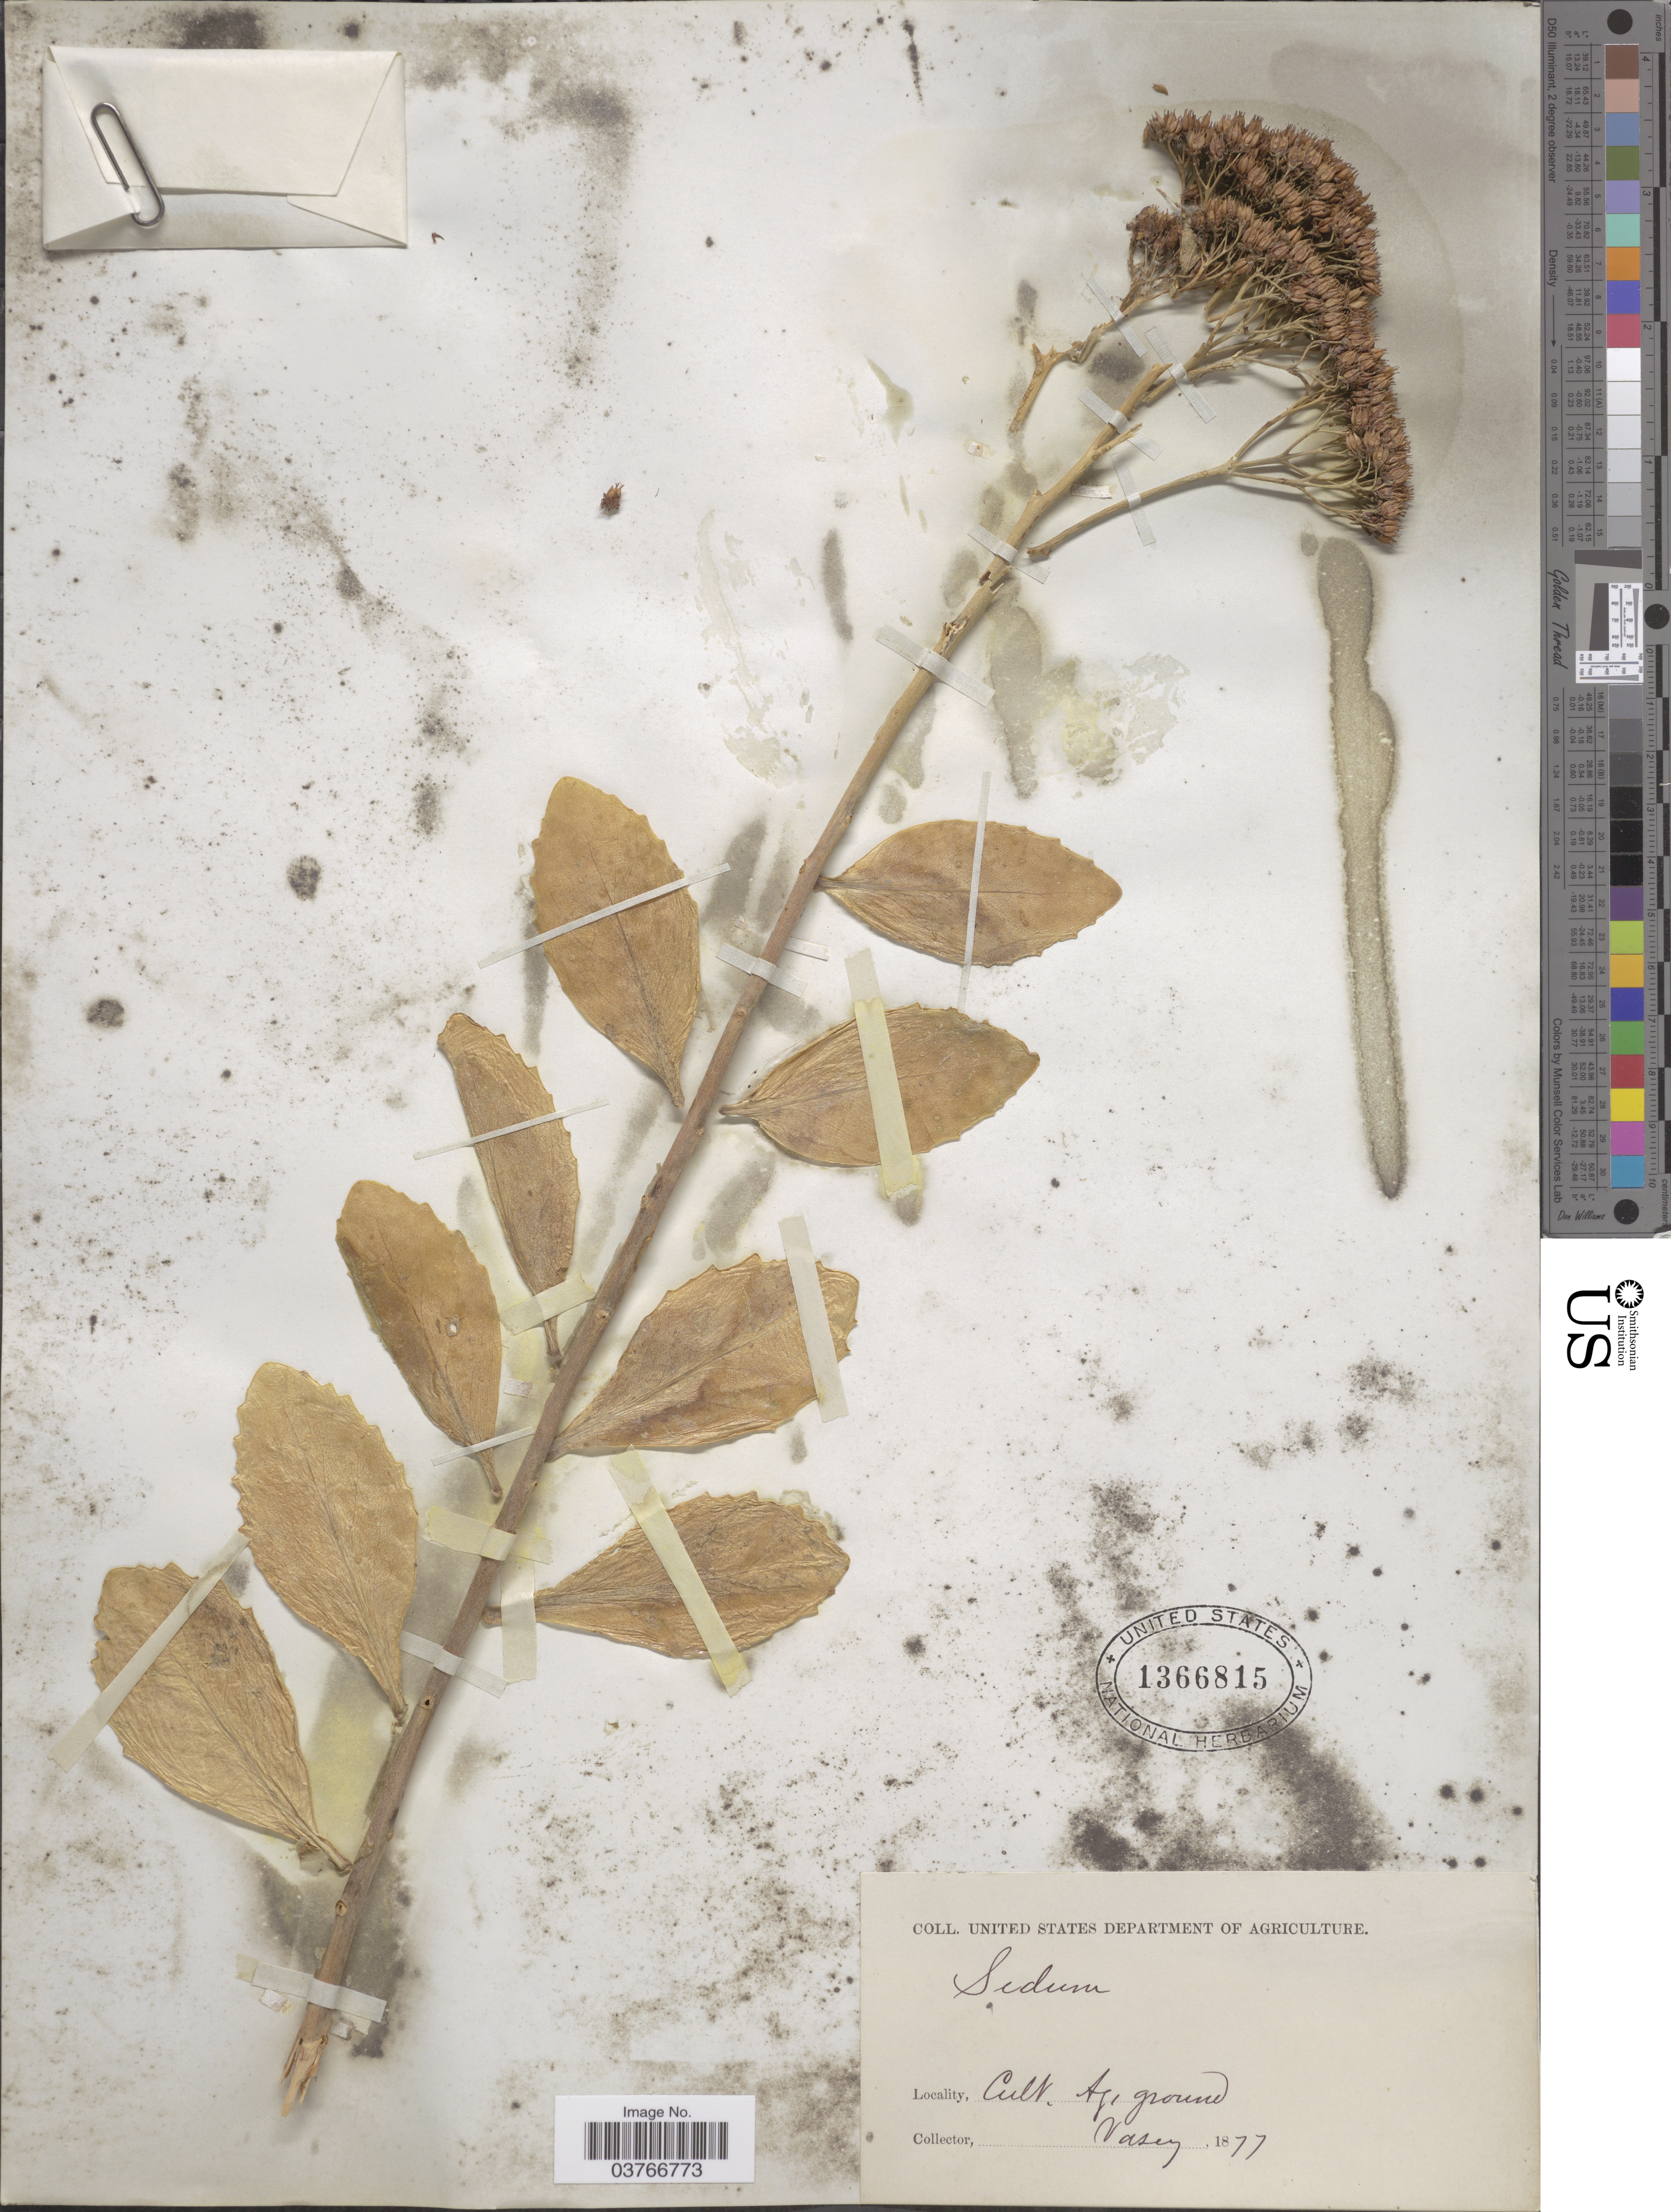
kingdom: Plantae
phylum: Tracheophyta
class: Magnoliopsida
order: Saxifragales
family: Crassulaceae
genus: Sedum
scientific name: Sedum sp.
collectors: Vasey, --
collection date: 1877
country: United States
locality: Ag. ground.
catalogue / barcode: US 1366815